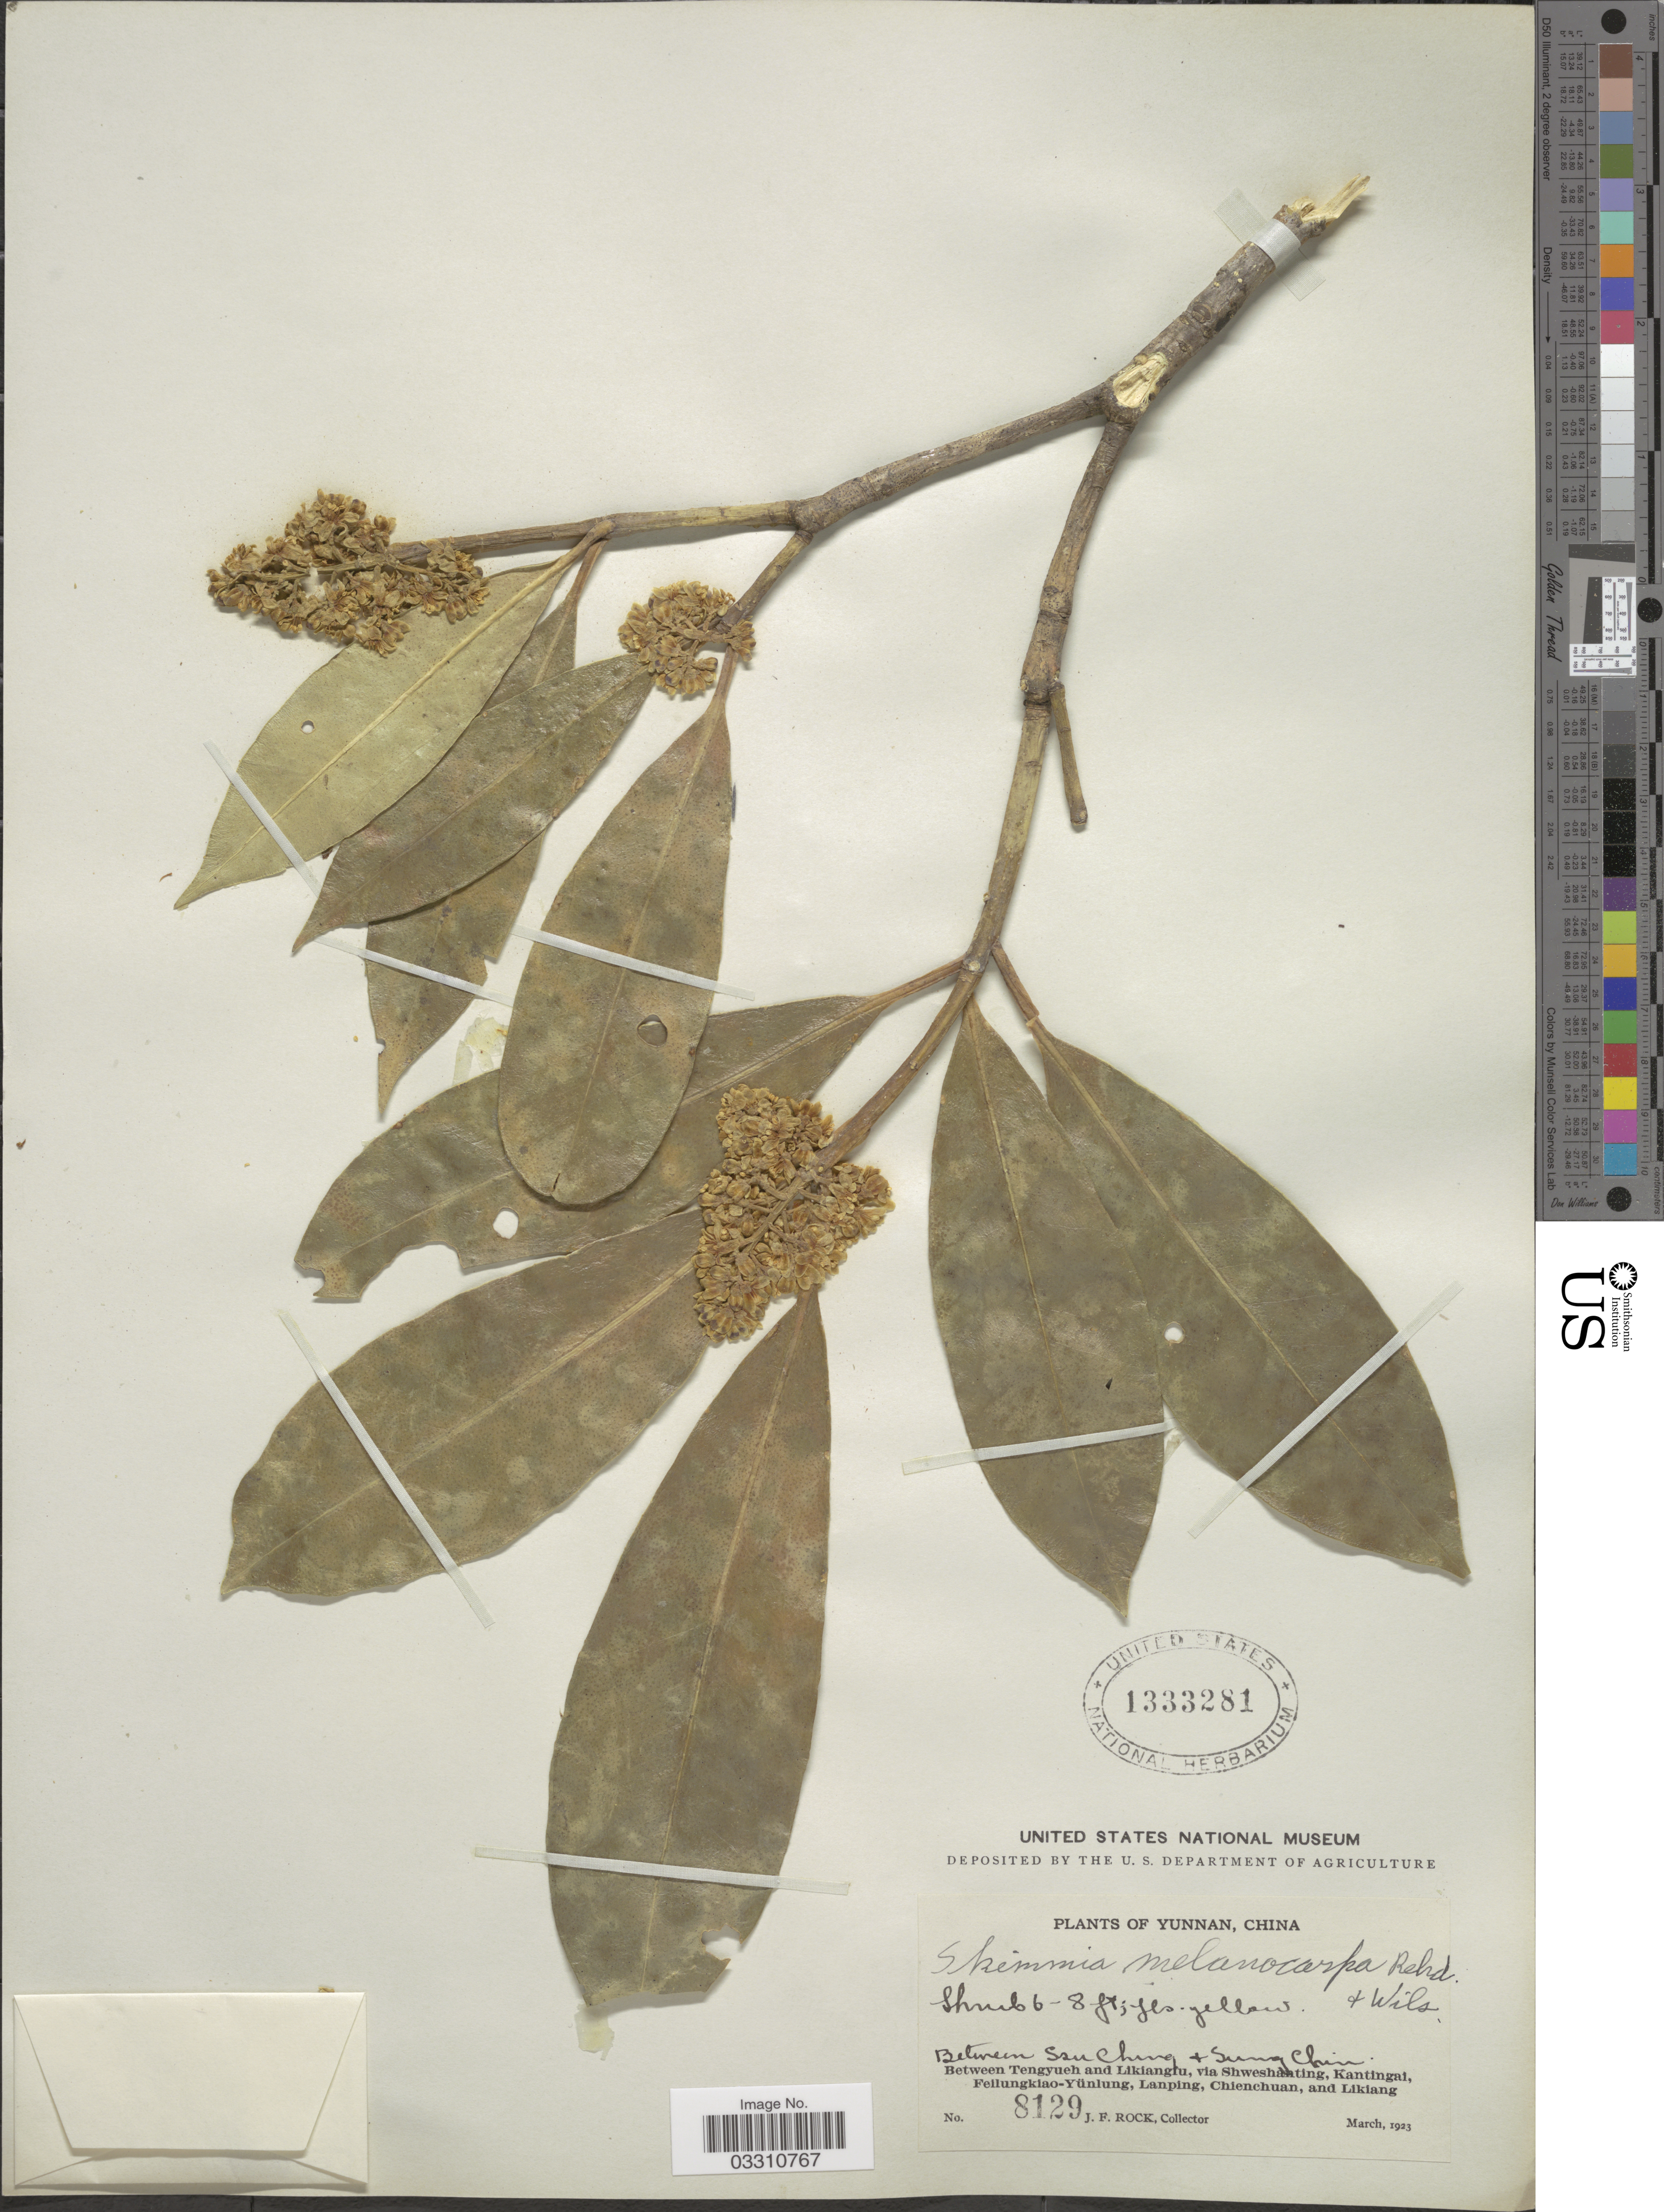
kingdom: Plantae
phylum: Tracheophyta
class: Magnoliopsida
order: Sapindales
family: Rutaceae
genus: Skimmia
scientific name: Skimmia melanocarpa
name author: Rehder & E.H. Wilson in Sarg.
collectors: J. Rock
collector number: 8129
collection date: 1923-03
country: China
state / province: Yunnan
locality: Between San Ching & Sung Chin, Between Tengyueh and Likiangfu, via Shweshaating, Kantingai, Feilungkiao-Yünlung, Lanping, Chienchuan, and Likiang.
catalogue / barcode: US 1333281